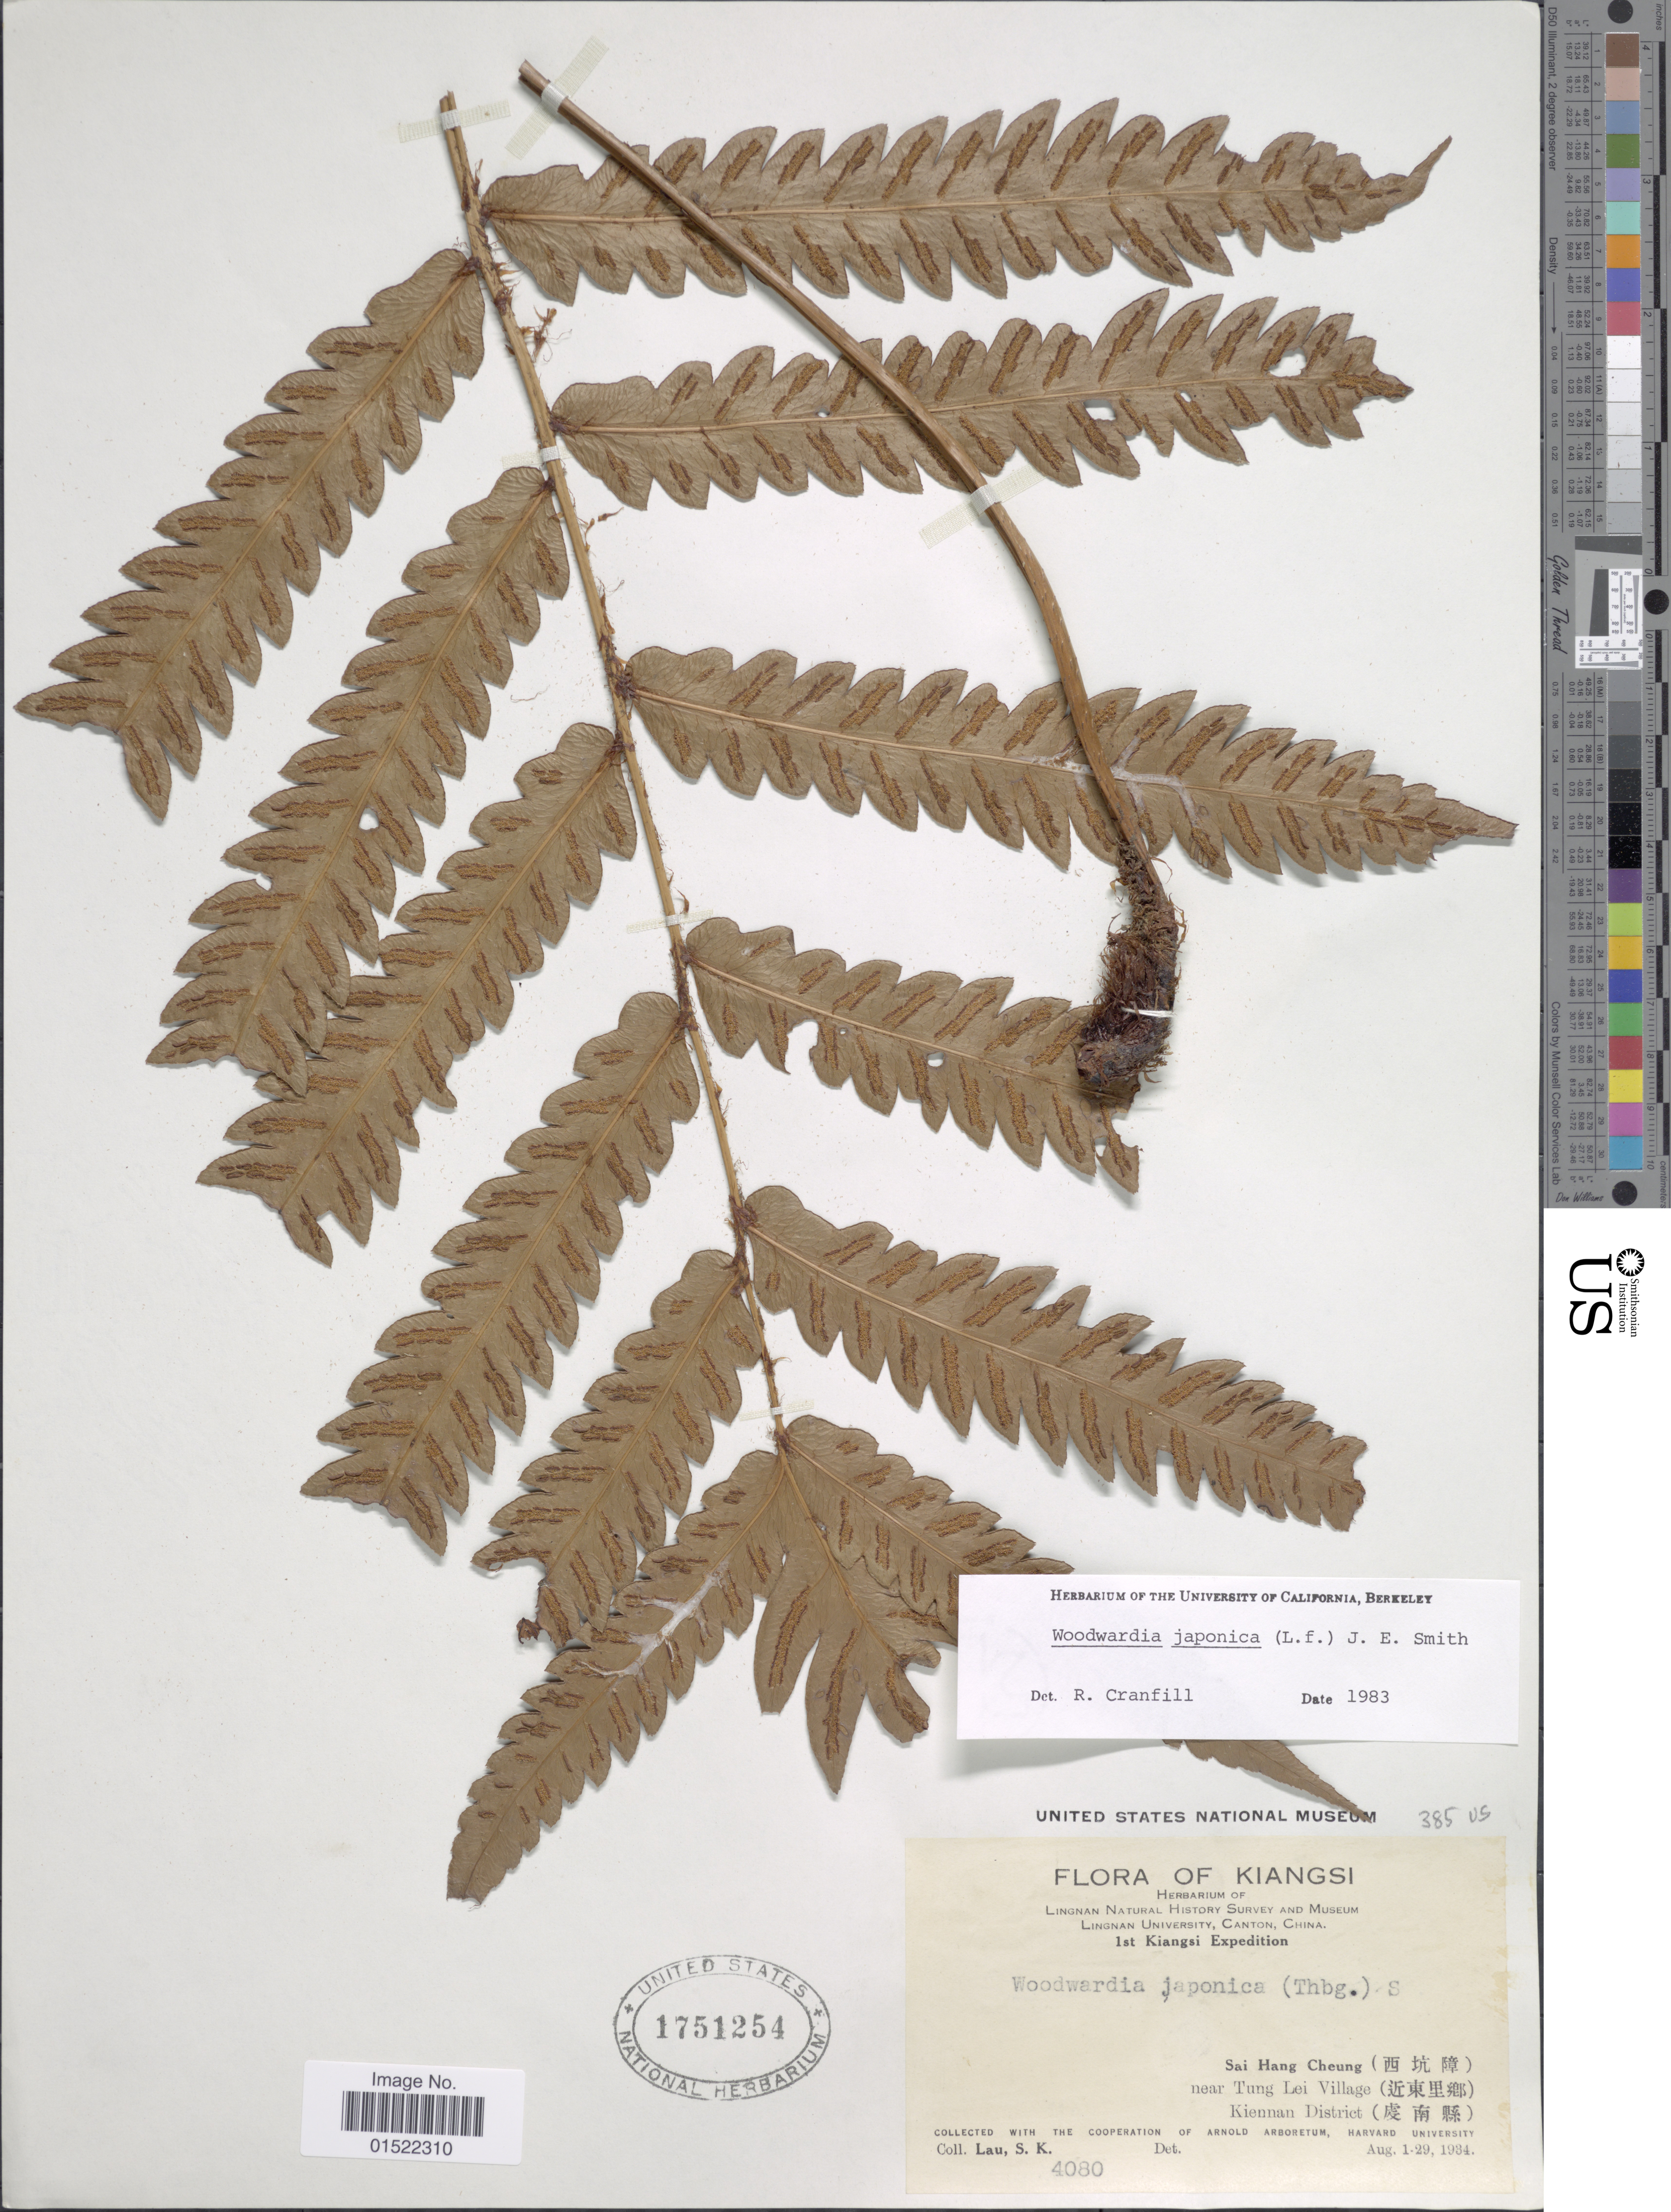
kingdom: Plantae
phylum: Tracheophyta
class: Polypodiopsida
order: Polypodiales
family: Blechnaceae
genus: Woodwardia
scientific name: Woodwardia japonica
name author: (L. f.) Sm.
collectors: S. K. Lau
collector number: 4080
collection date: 1934-08-01/1934-08-29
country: China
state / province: Jiangxi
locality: Kiangsi, Sai Huang Cheung, near Tung Lei Village, Kiennan District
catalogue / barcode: US 1751254